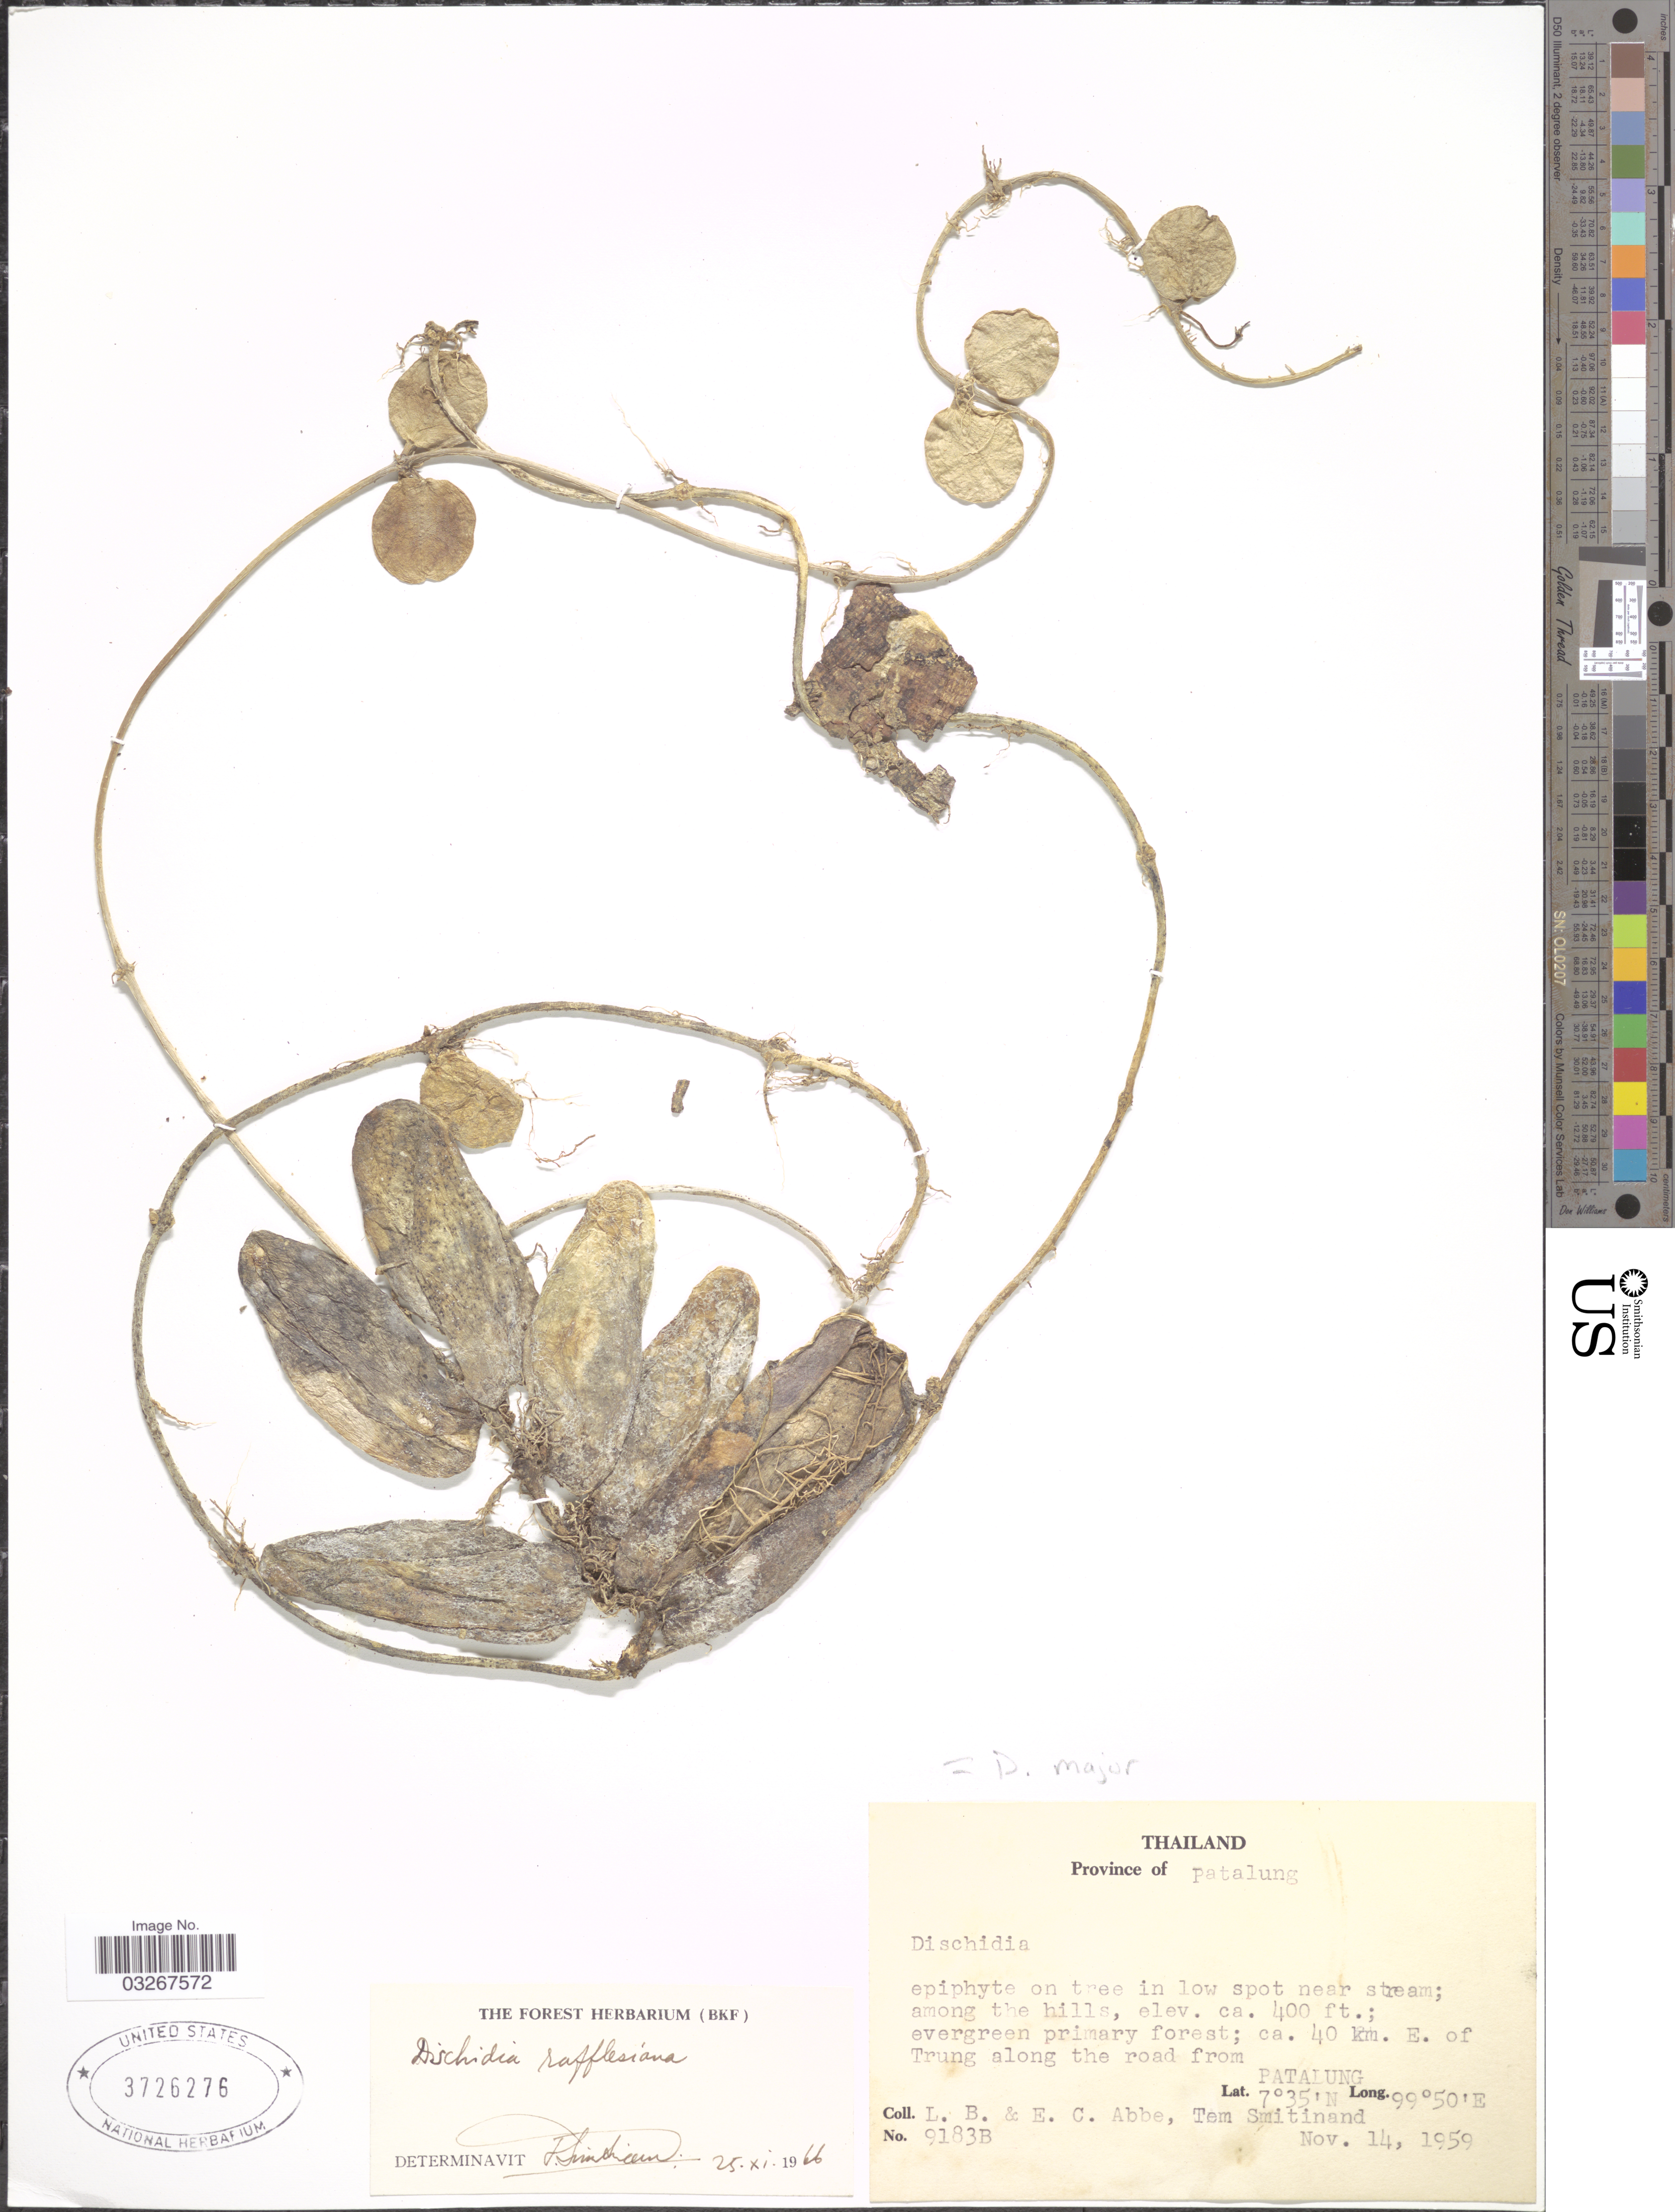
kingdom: Plantae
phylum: Tracheophyta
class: Magnoliopsida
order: Gentianales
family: Apocynaceae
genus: Dischidia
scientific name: Dischidia major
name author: (Vahl) Merr.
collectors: L. B. Abbe, E. C. Abbe & T. Smitinand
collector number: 9183B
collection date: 1959-11-14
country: Thailand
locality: Province of Patalung, ca. 40 km. E. of Trung along the road from Patalung.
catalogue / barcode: US 3726276